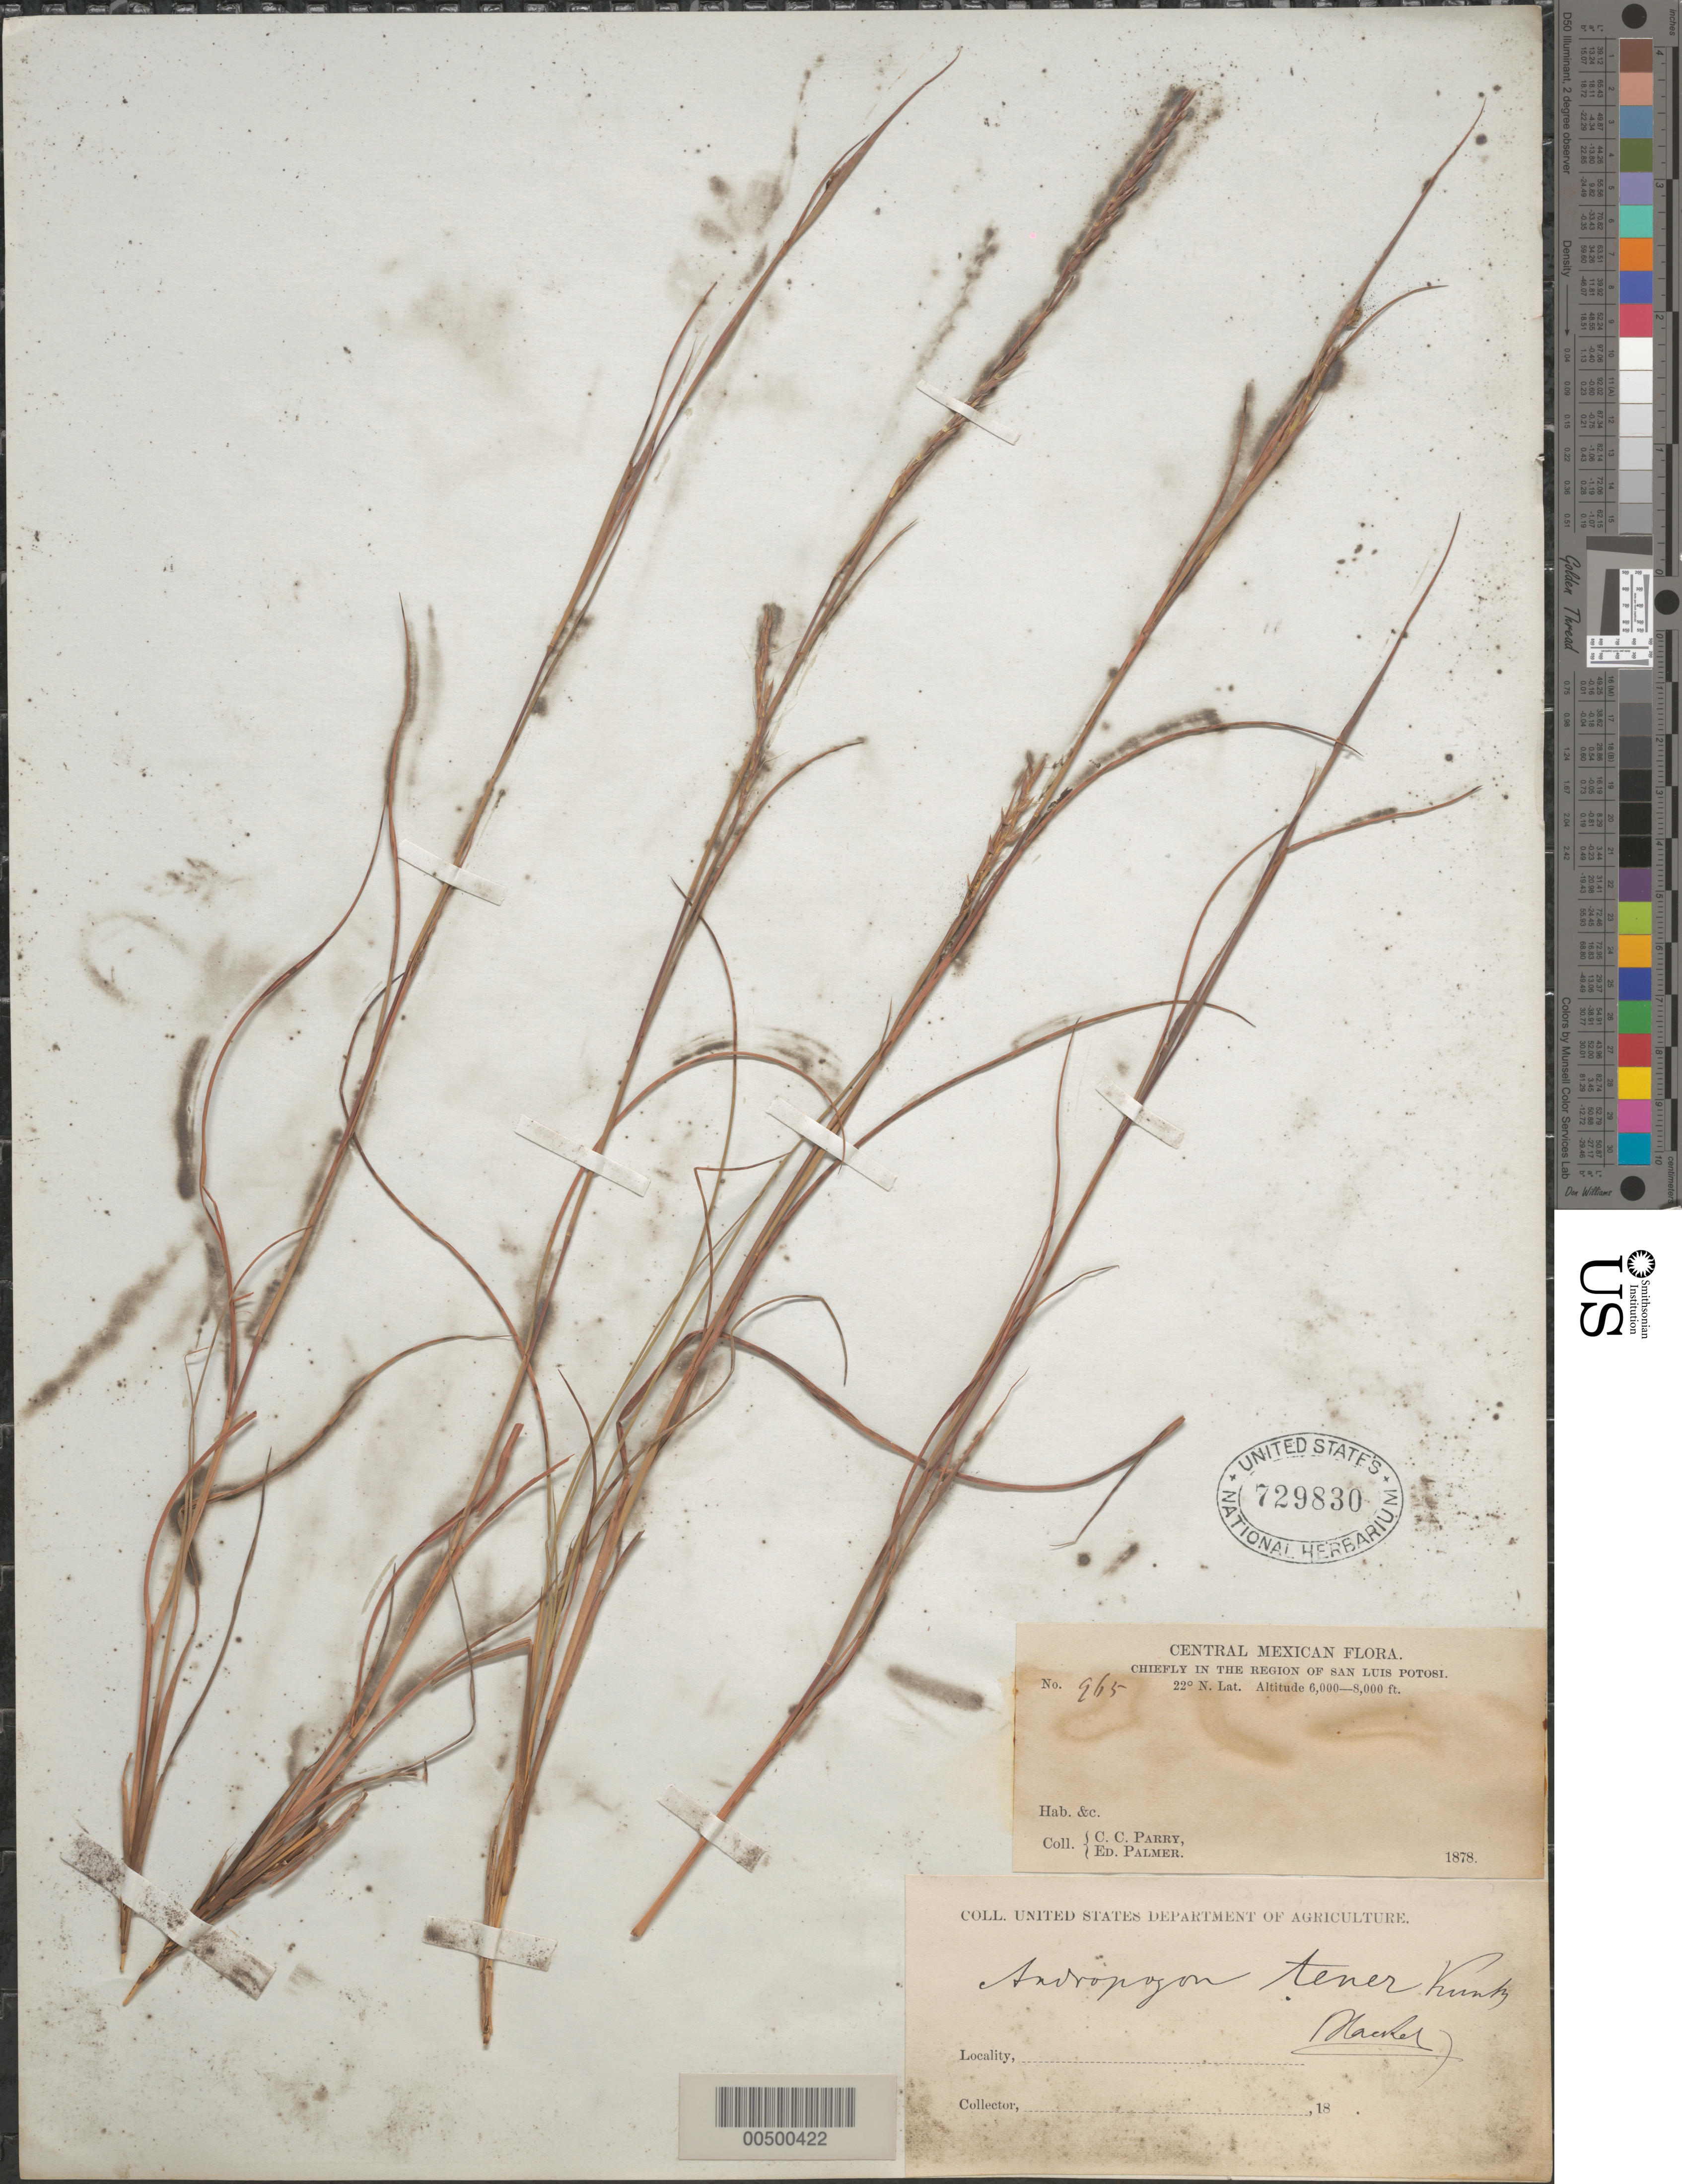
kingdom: Plantae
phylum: Tracheophyta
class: Liliopsida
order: Poales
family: Poaceae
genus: Schizachyrium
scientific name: Schizachyrium tenerum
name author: Nees in Mart.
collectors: C. C. Parry & E. Palmer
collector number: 965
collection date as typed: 1878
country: Mexico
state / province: San Luis Potosi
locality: Chiefly in the region of San Luis Potosi (lat/long recorded as: lat=22:0:0:N long=:::W)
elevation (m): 1829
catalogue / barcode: US 729830